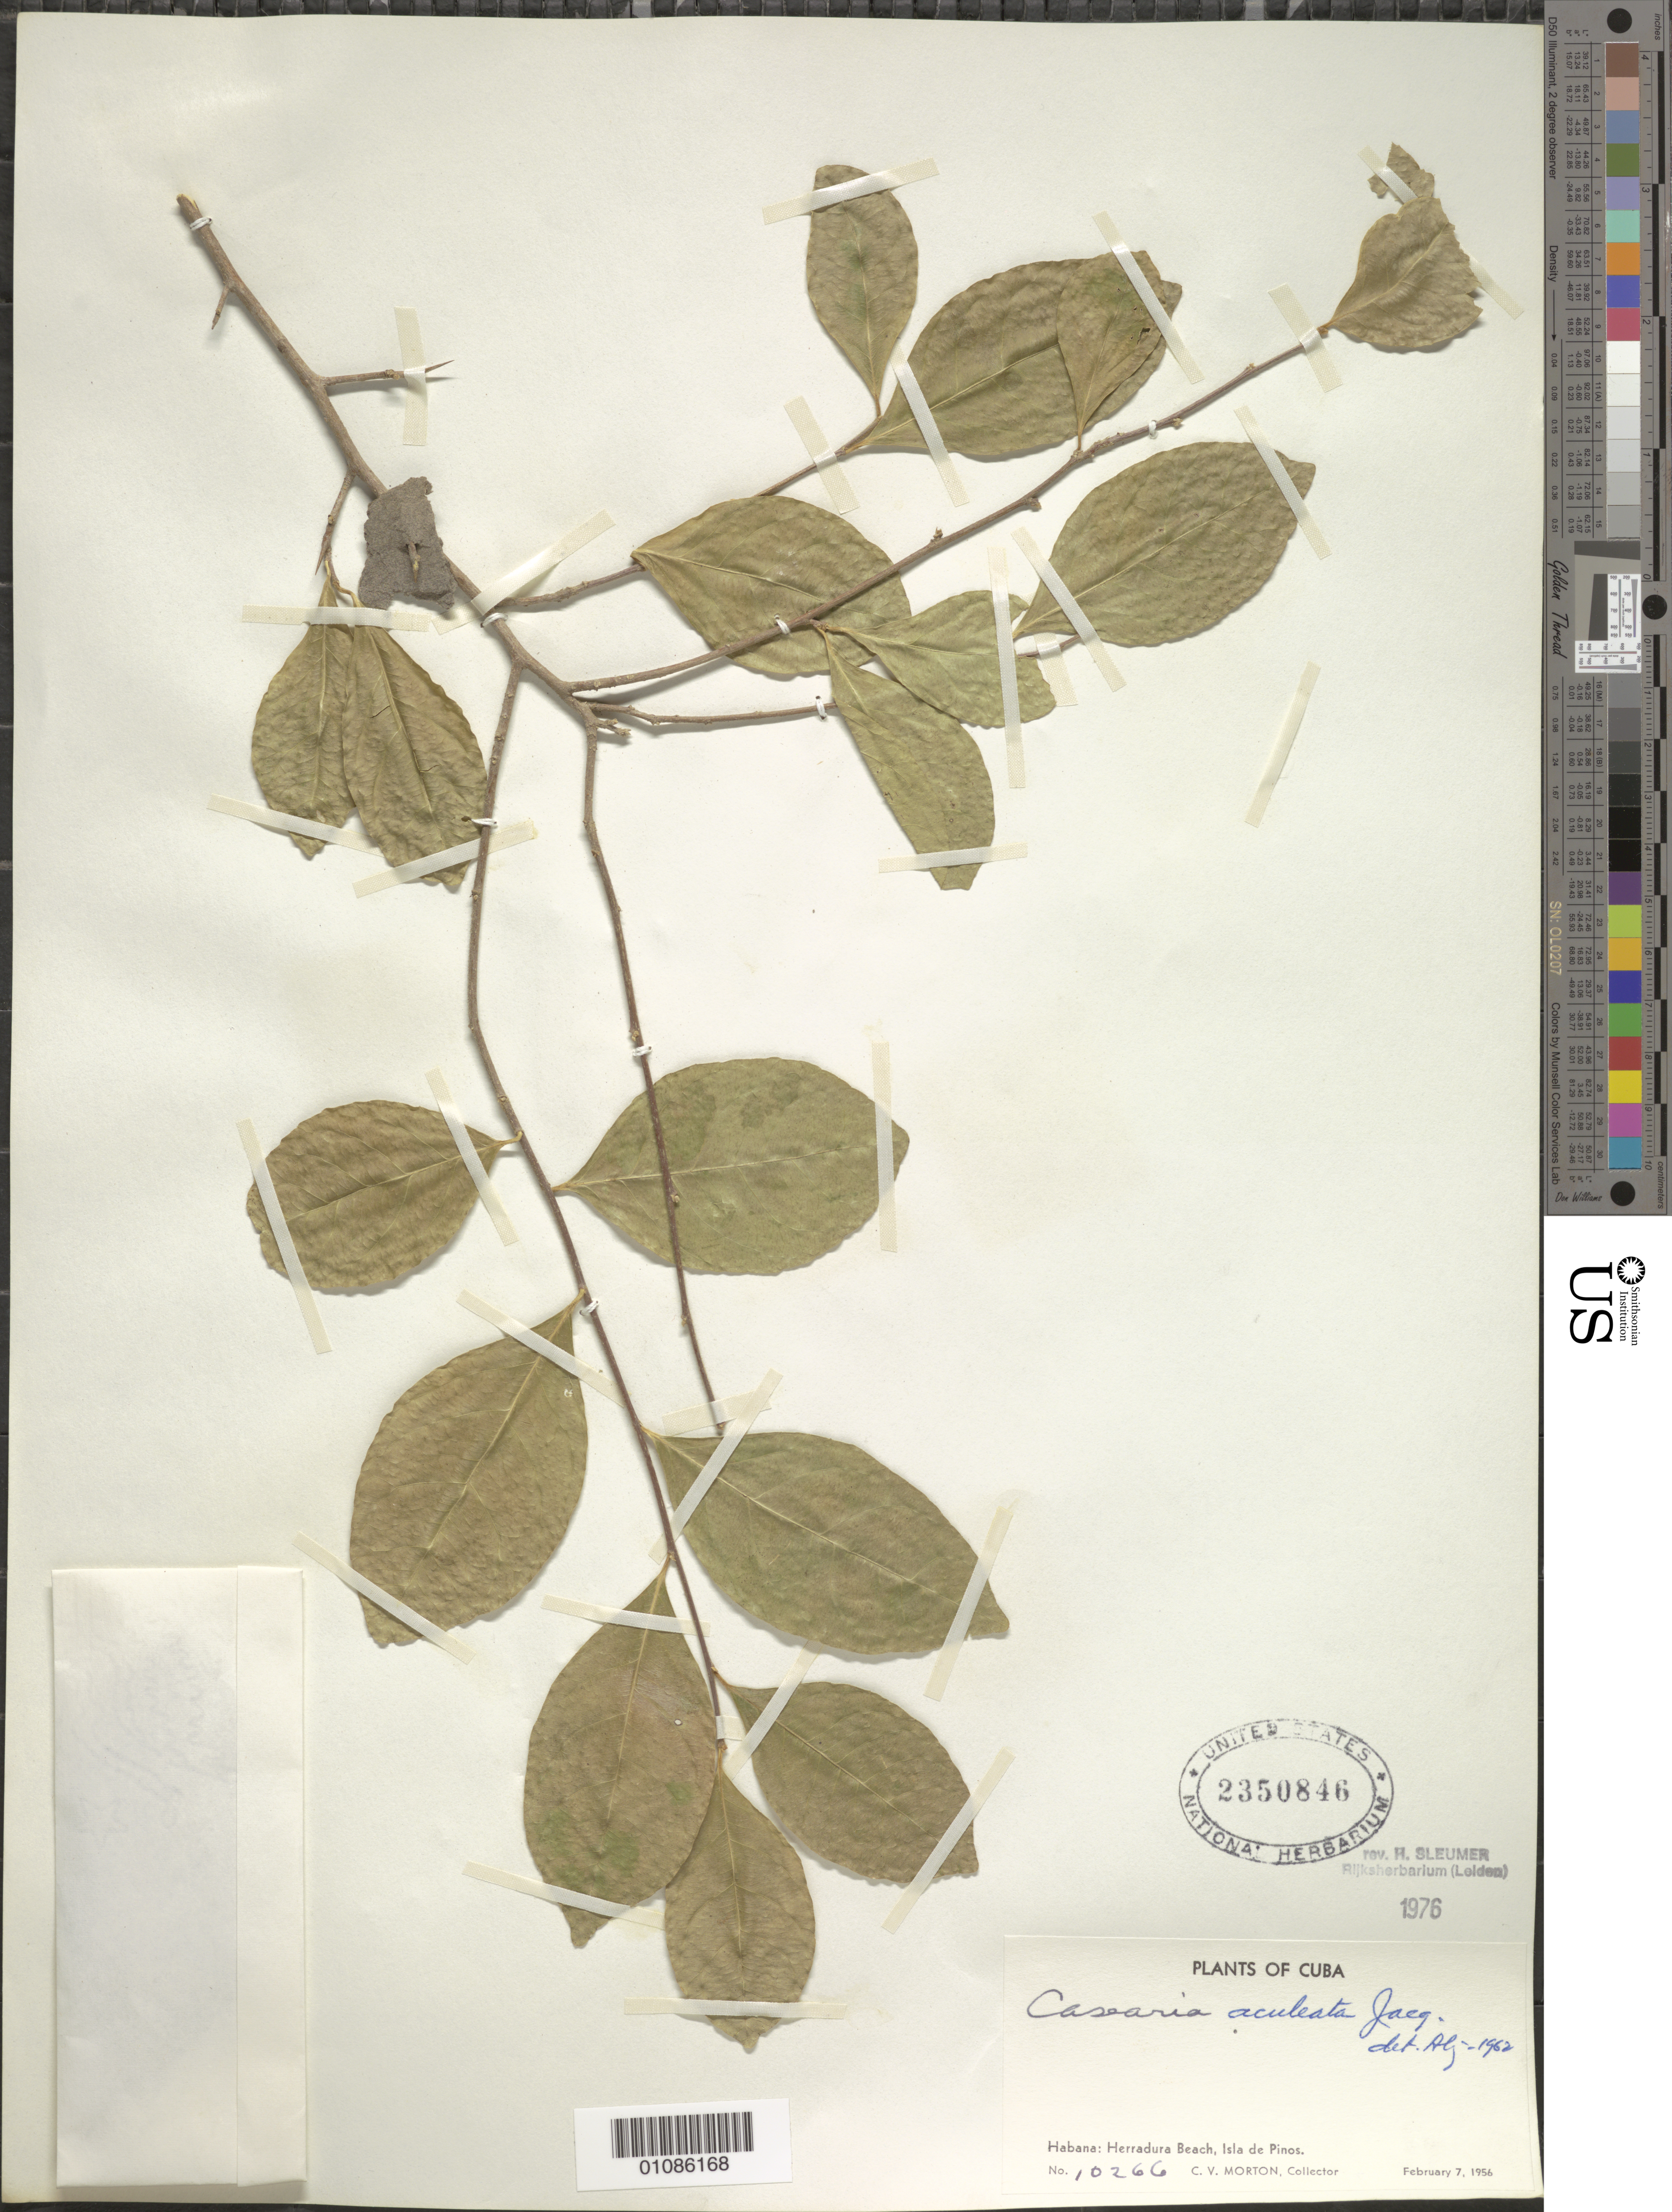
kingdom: Plantae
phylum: Tracheophyta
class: Magnoliopsida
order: Malpighiales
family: Salicaceae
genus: Casearia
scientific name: Casearia aculeata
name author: Jacq.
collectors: C. V. Morton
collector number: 10266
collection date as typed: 07 Feb 1956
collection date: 1956-02-07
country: Cuba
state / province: Isla de La Juventud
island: Isla de la Juventud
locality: Isle of Pines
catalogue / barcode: US 2350846